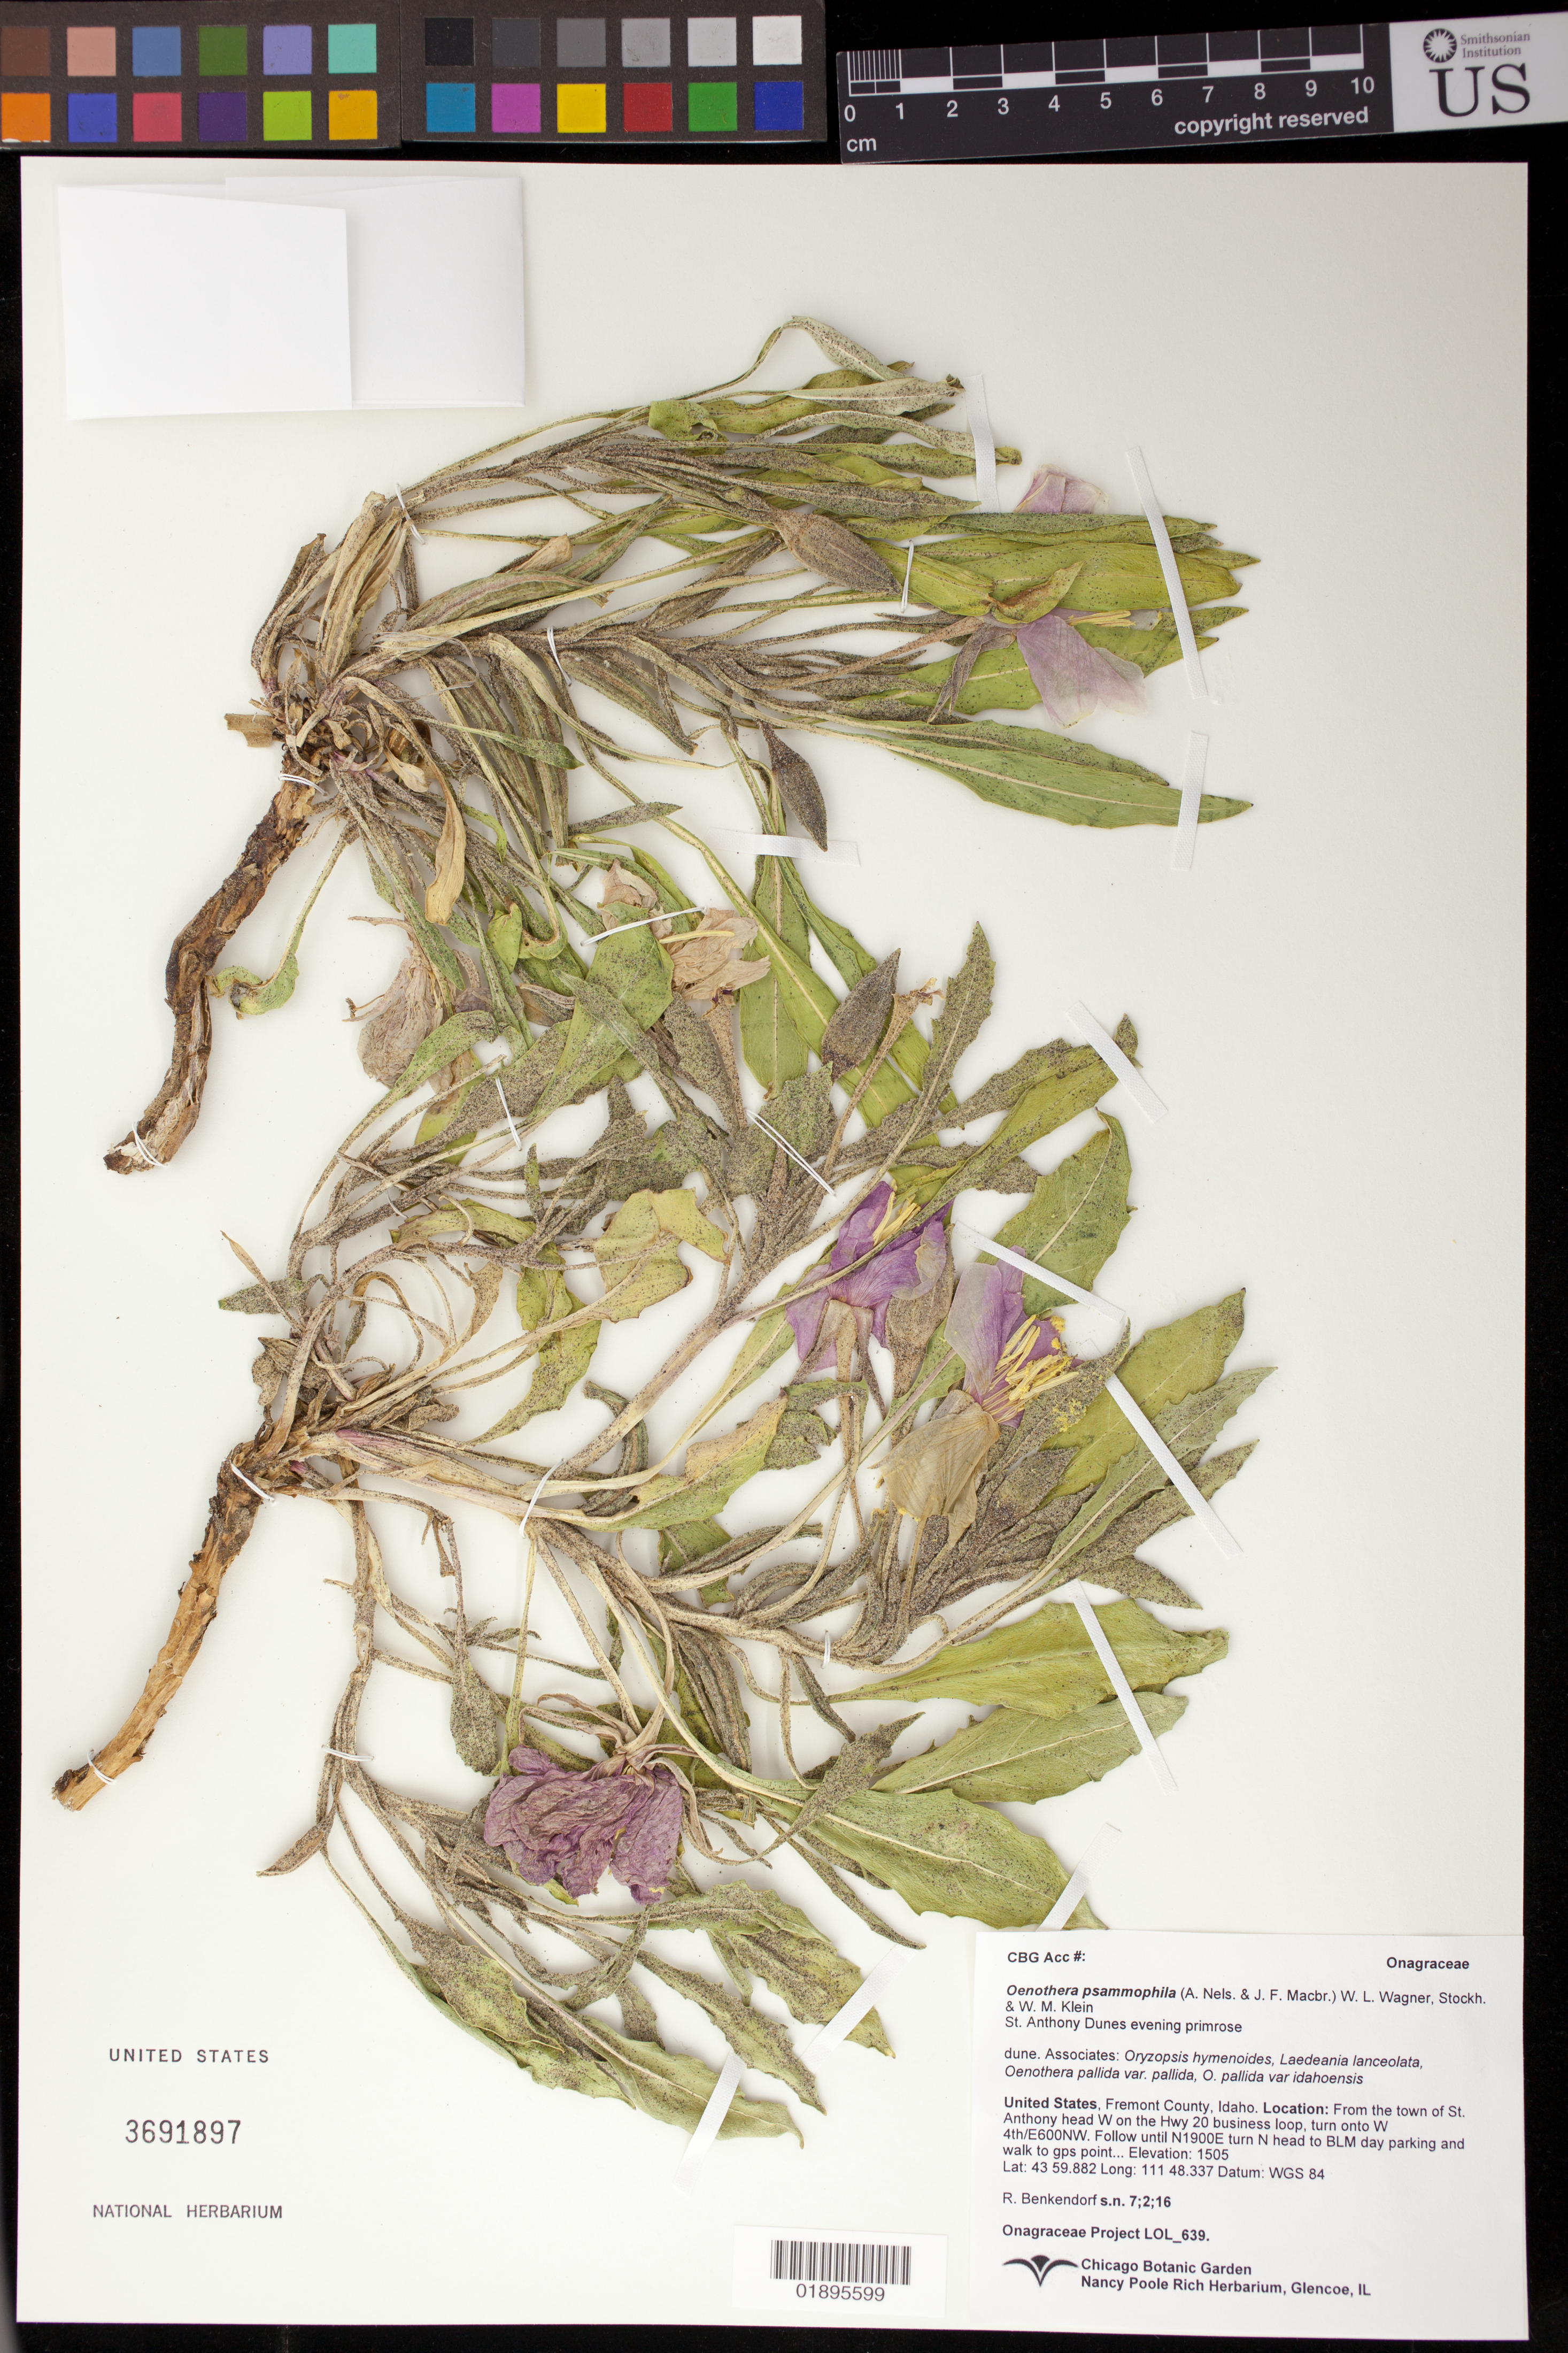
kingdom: Plantae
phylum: Tracheophyta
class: Magnoliopsida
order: Myrtales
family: Onagraceae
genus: Oenothera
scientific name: Oenothera psammophila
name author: (A. Nelson & J.F. Macbr.) W.L. Wagner et al.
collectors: R. Benkendorf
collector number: LOL 639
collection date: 2016-07-02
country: United States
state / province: Idaho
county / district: Fremont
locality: From the town of St. Anthony head W on the Hwy 20 business loop, turn onto W 4th/E600NW. Follow until N1900E turn N head to BLM day parking and walk to gps point.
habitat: dune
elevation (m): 1505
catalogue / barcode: US 3691897